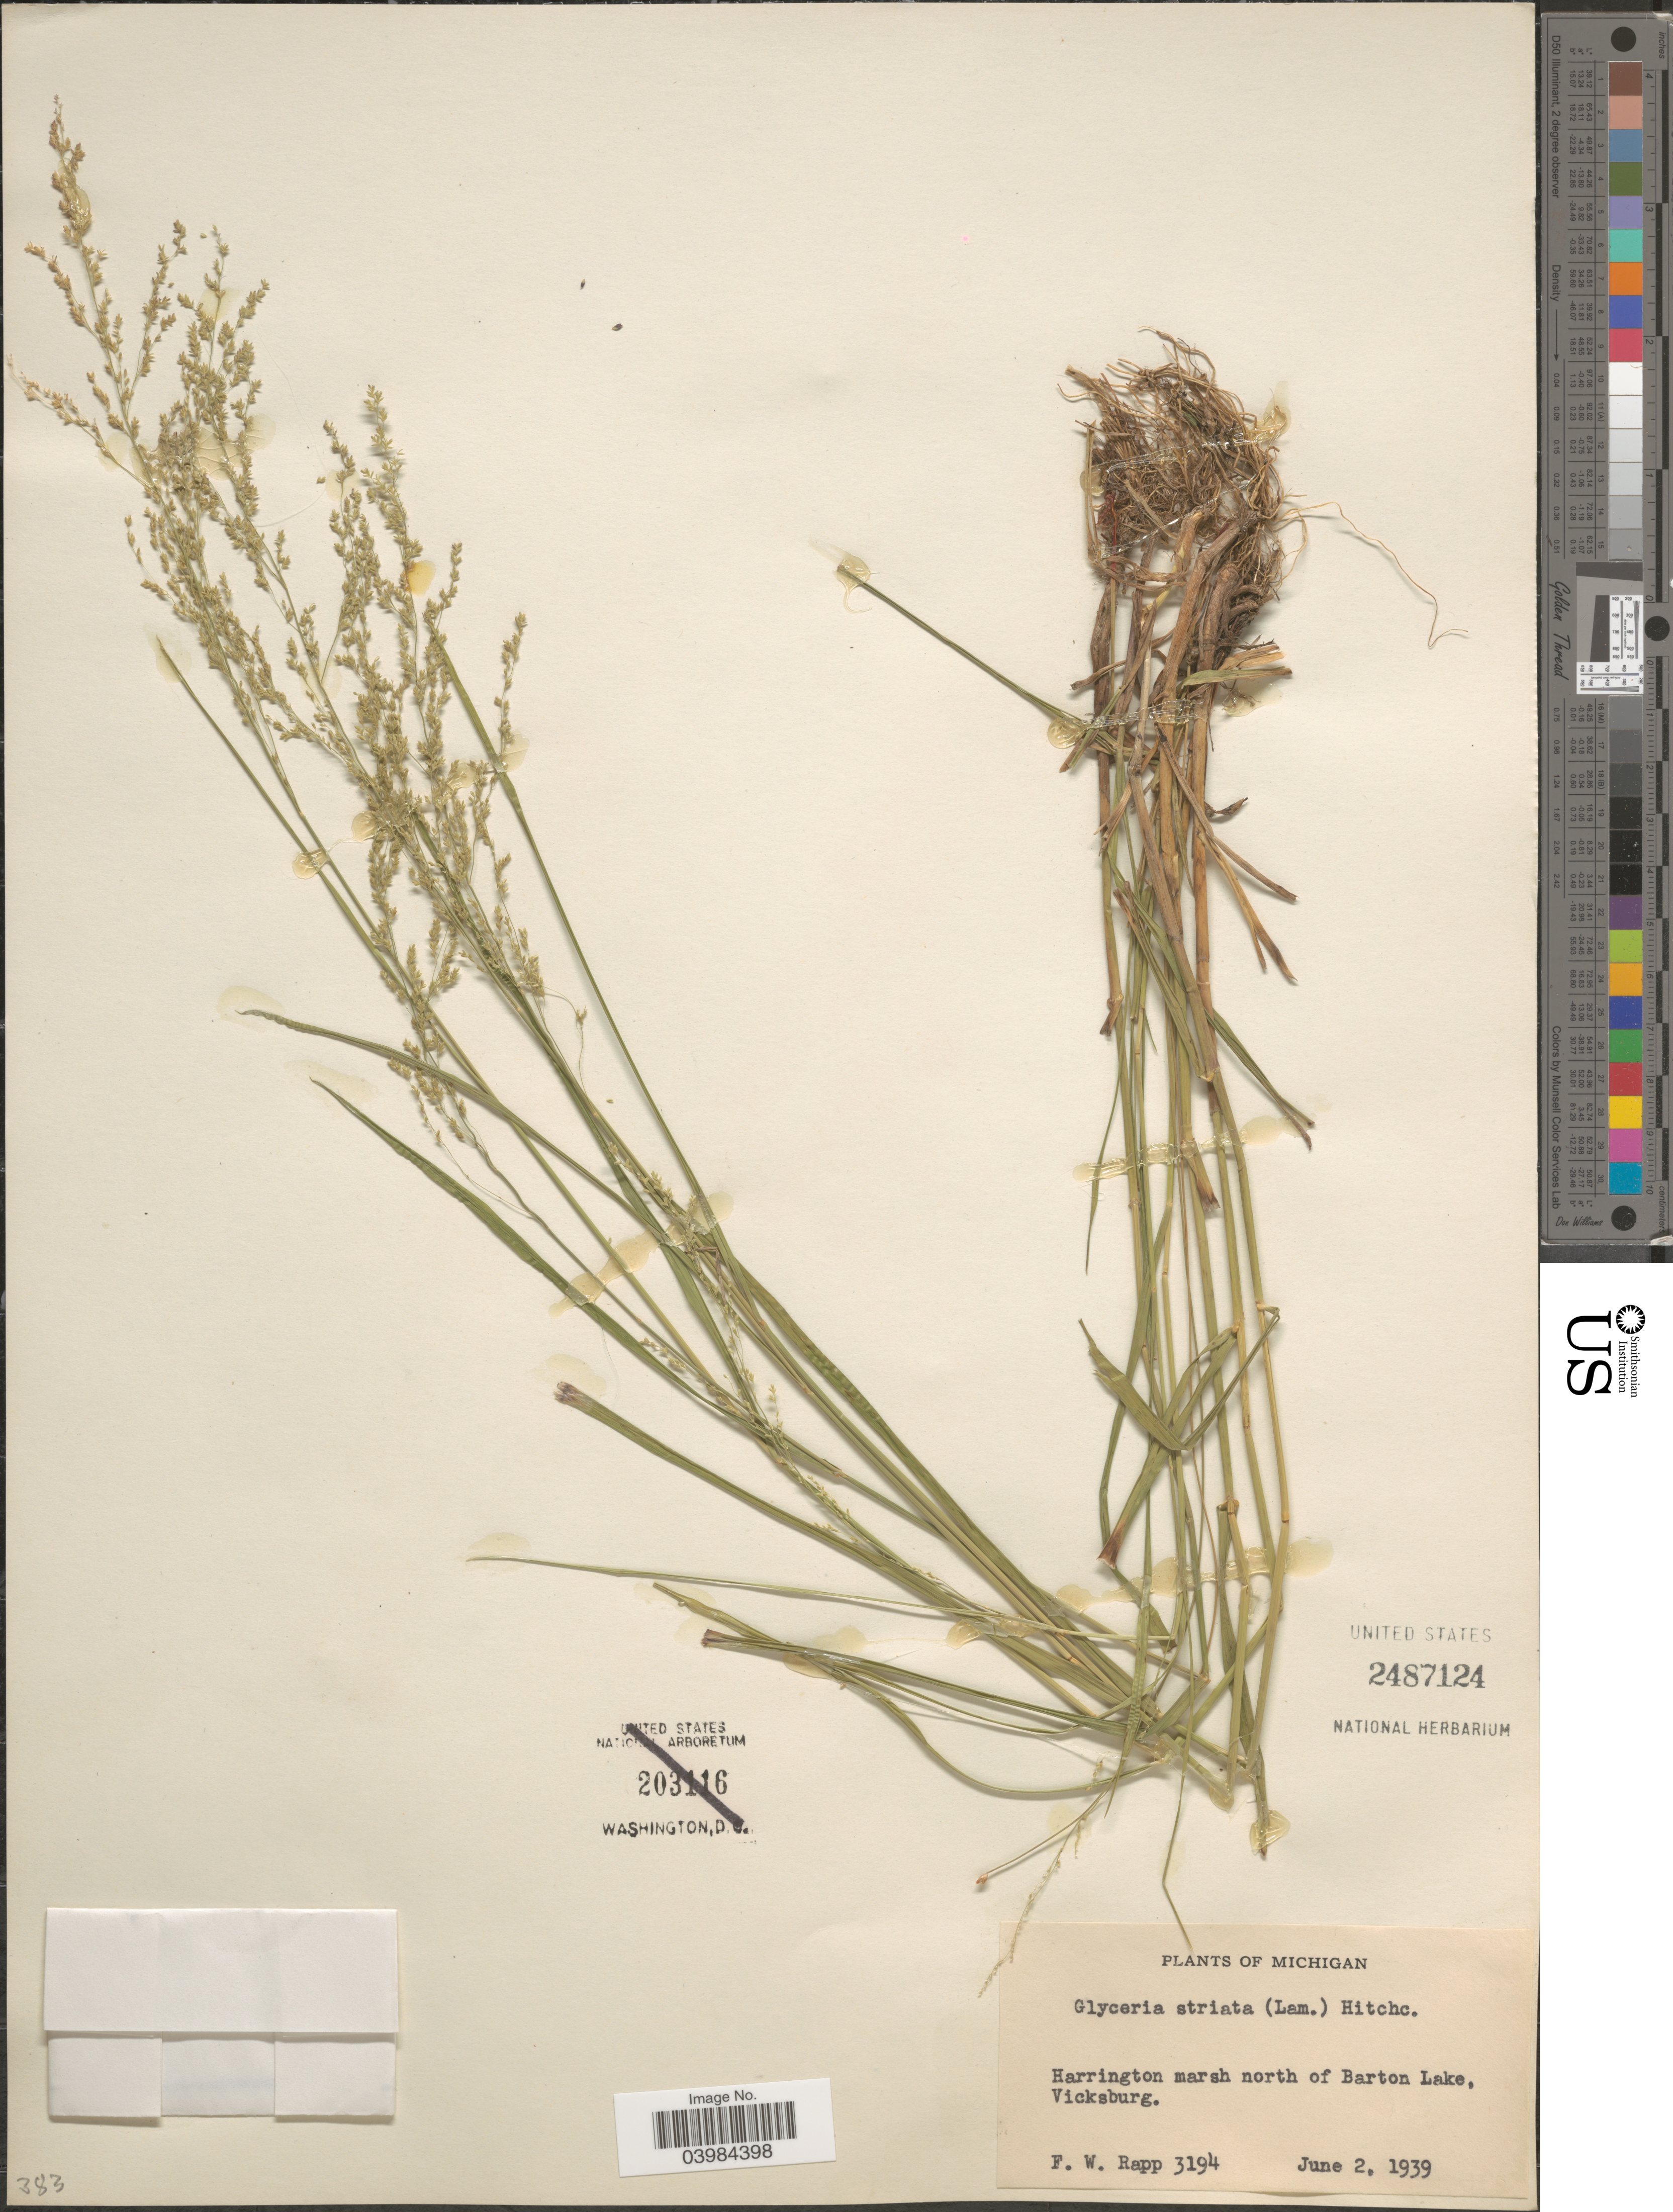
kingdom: Plantae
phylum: Tracheophyta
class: Liliopsida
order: Poales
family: Poaceae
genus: Glyceria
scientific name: Glyceria striata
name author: (Lam.) Hitchc.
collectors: F. Rapp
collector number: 3194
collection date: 1939-06-02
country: United States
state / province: Michigan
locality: Harrington marsh north of Barton Lake, Vicksburg.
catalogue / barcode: US 2487124